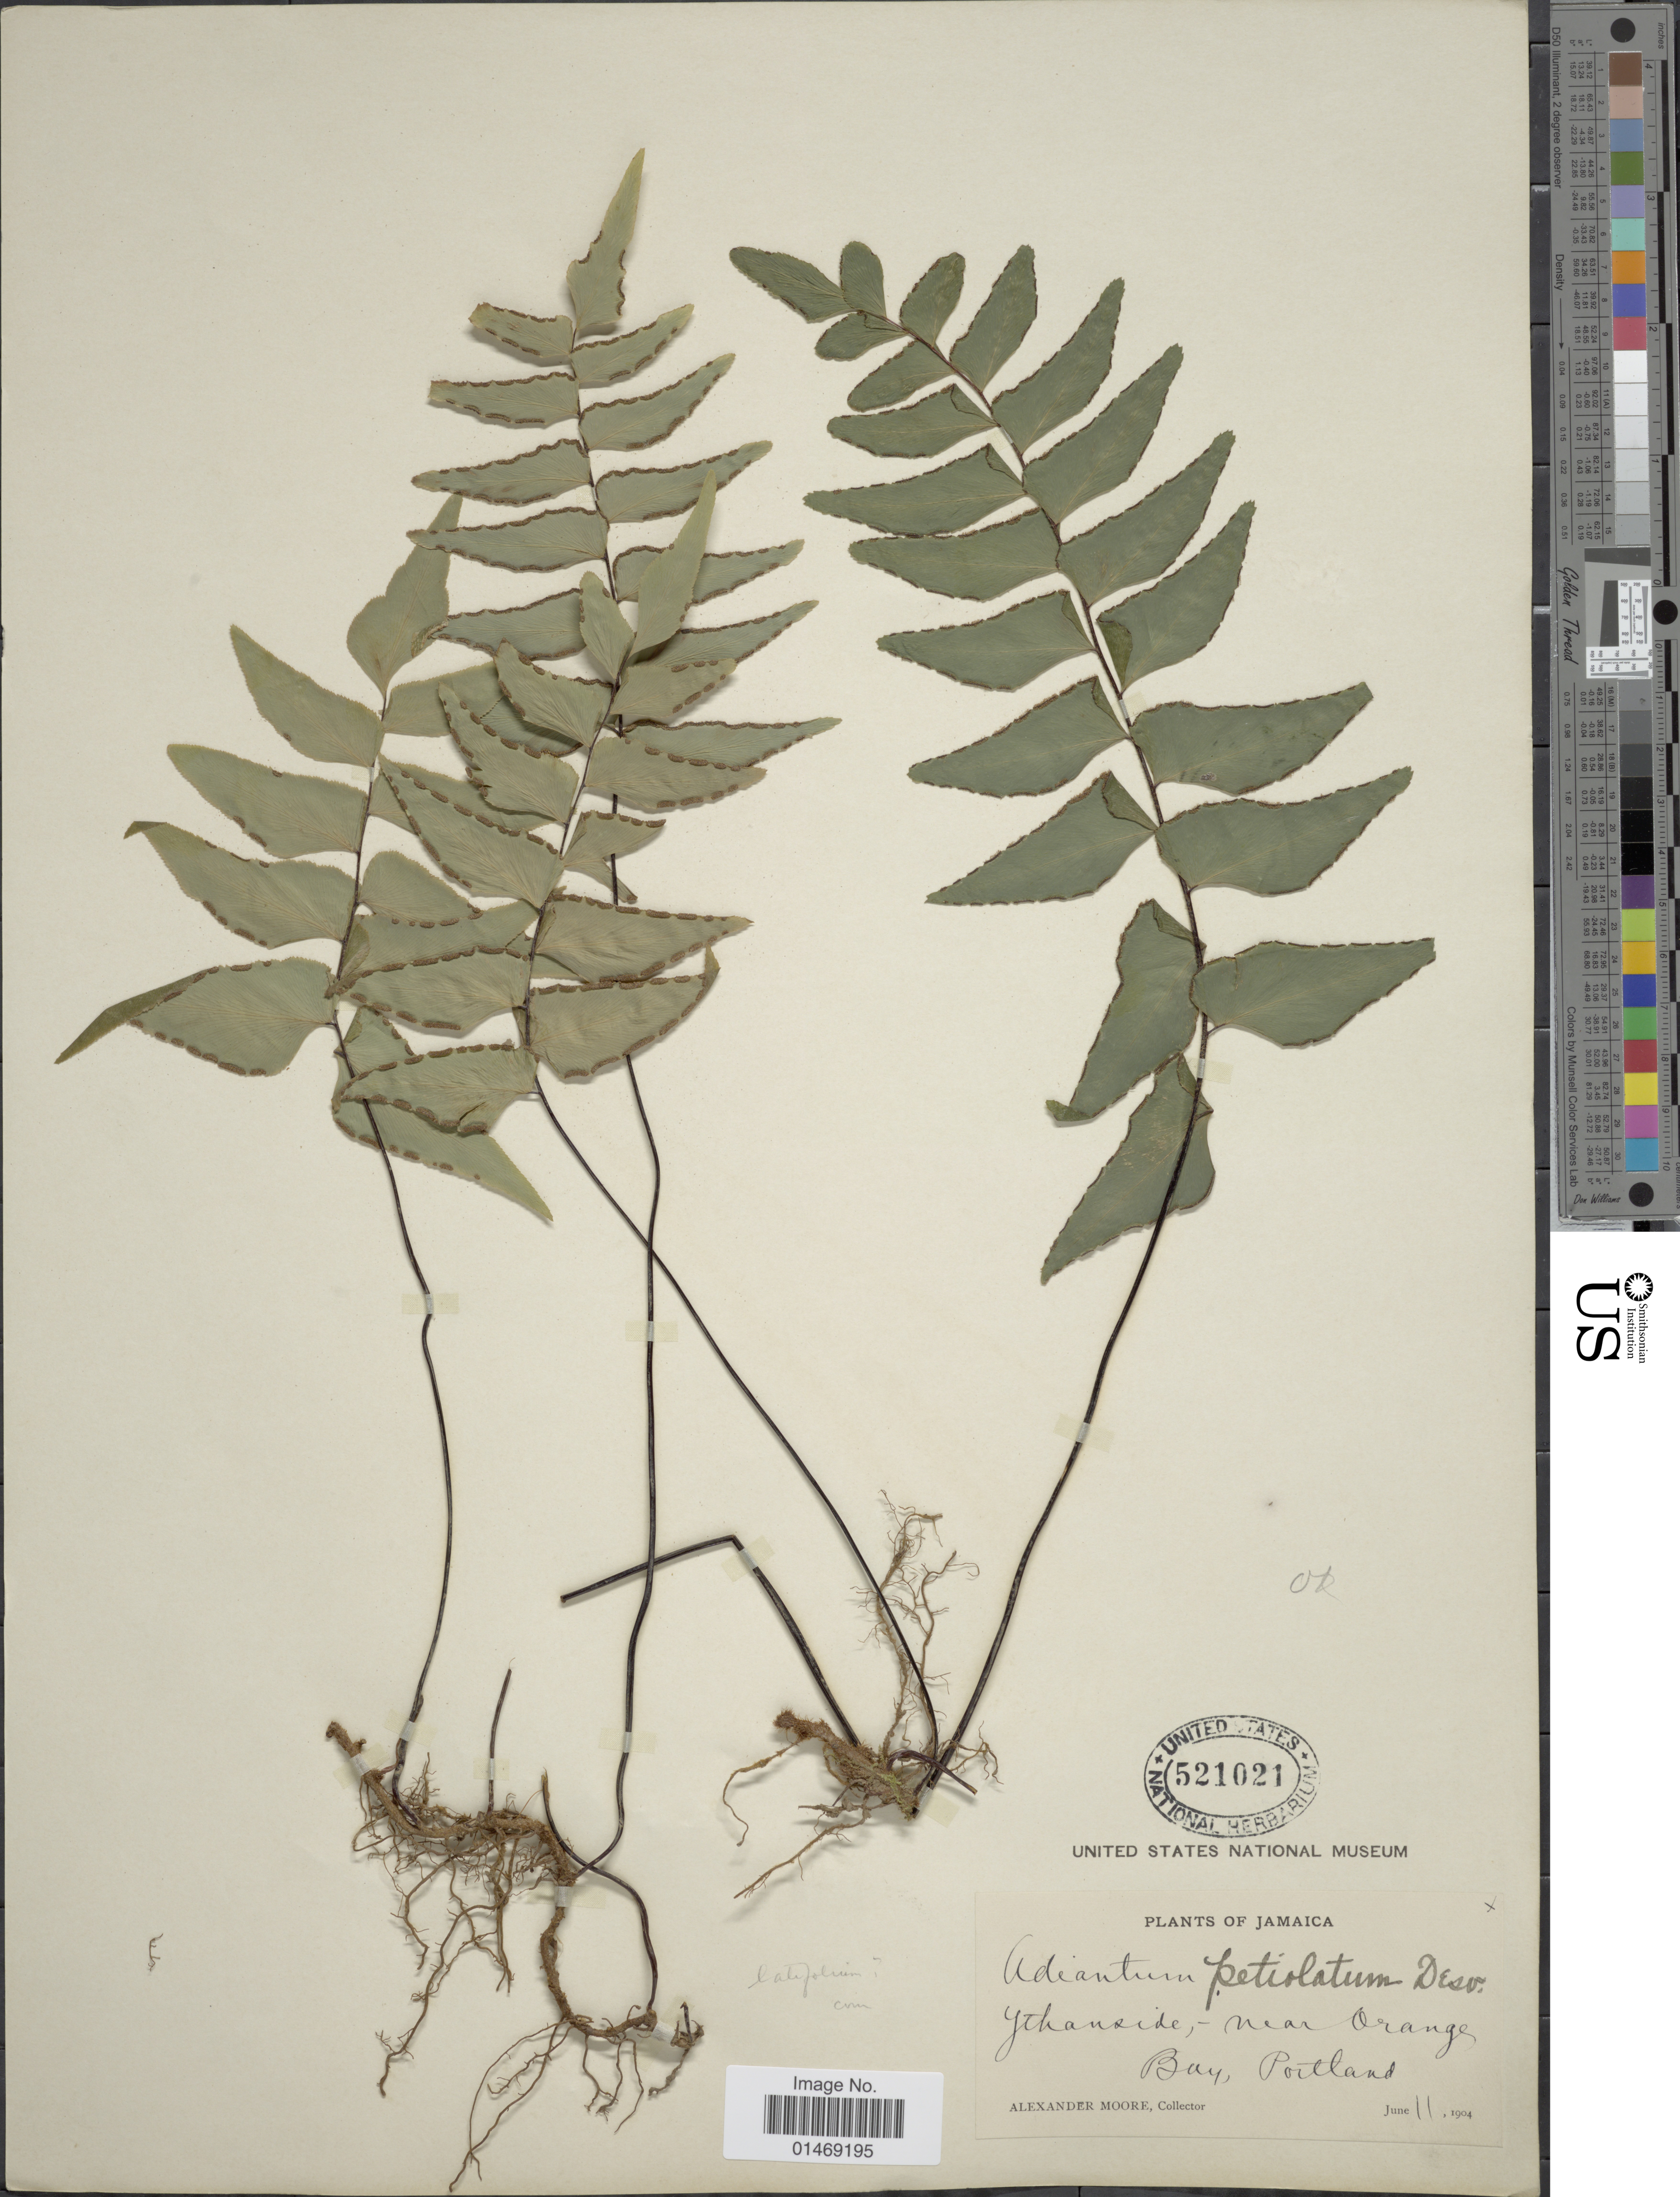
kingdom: Plantae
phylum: Tracheophyta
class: Polypodiopsida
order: Polypodiales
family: Pteridaceae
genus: Adiantum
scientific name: Adiantum petiolatum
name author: Desv.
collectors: A. Moore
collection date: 1904-06-11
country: Jamaica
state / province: Portland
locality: Ythanside,- near Orange Bay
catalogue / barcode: US 521021